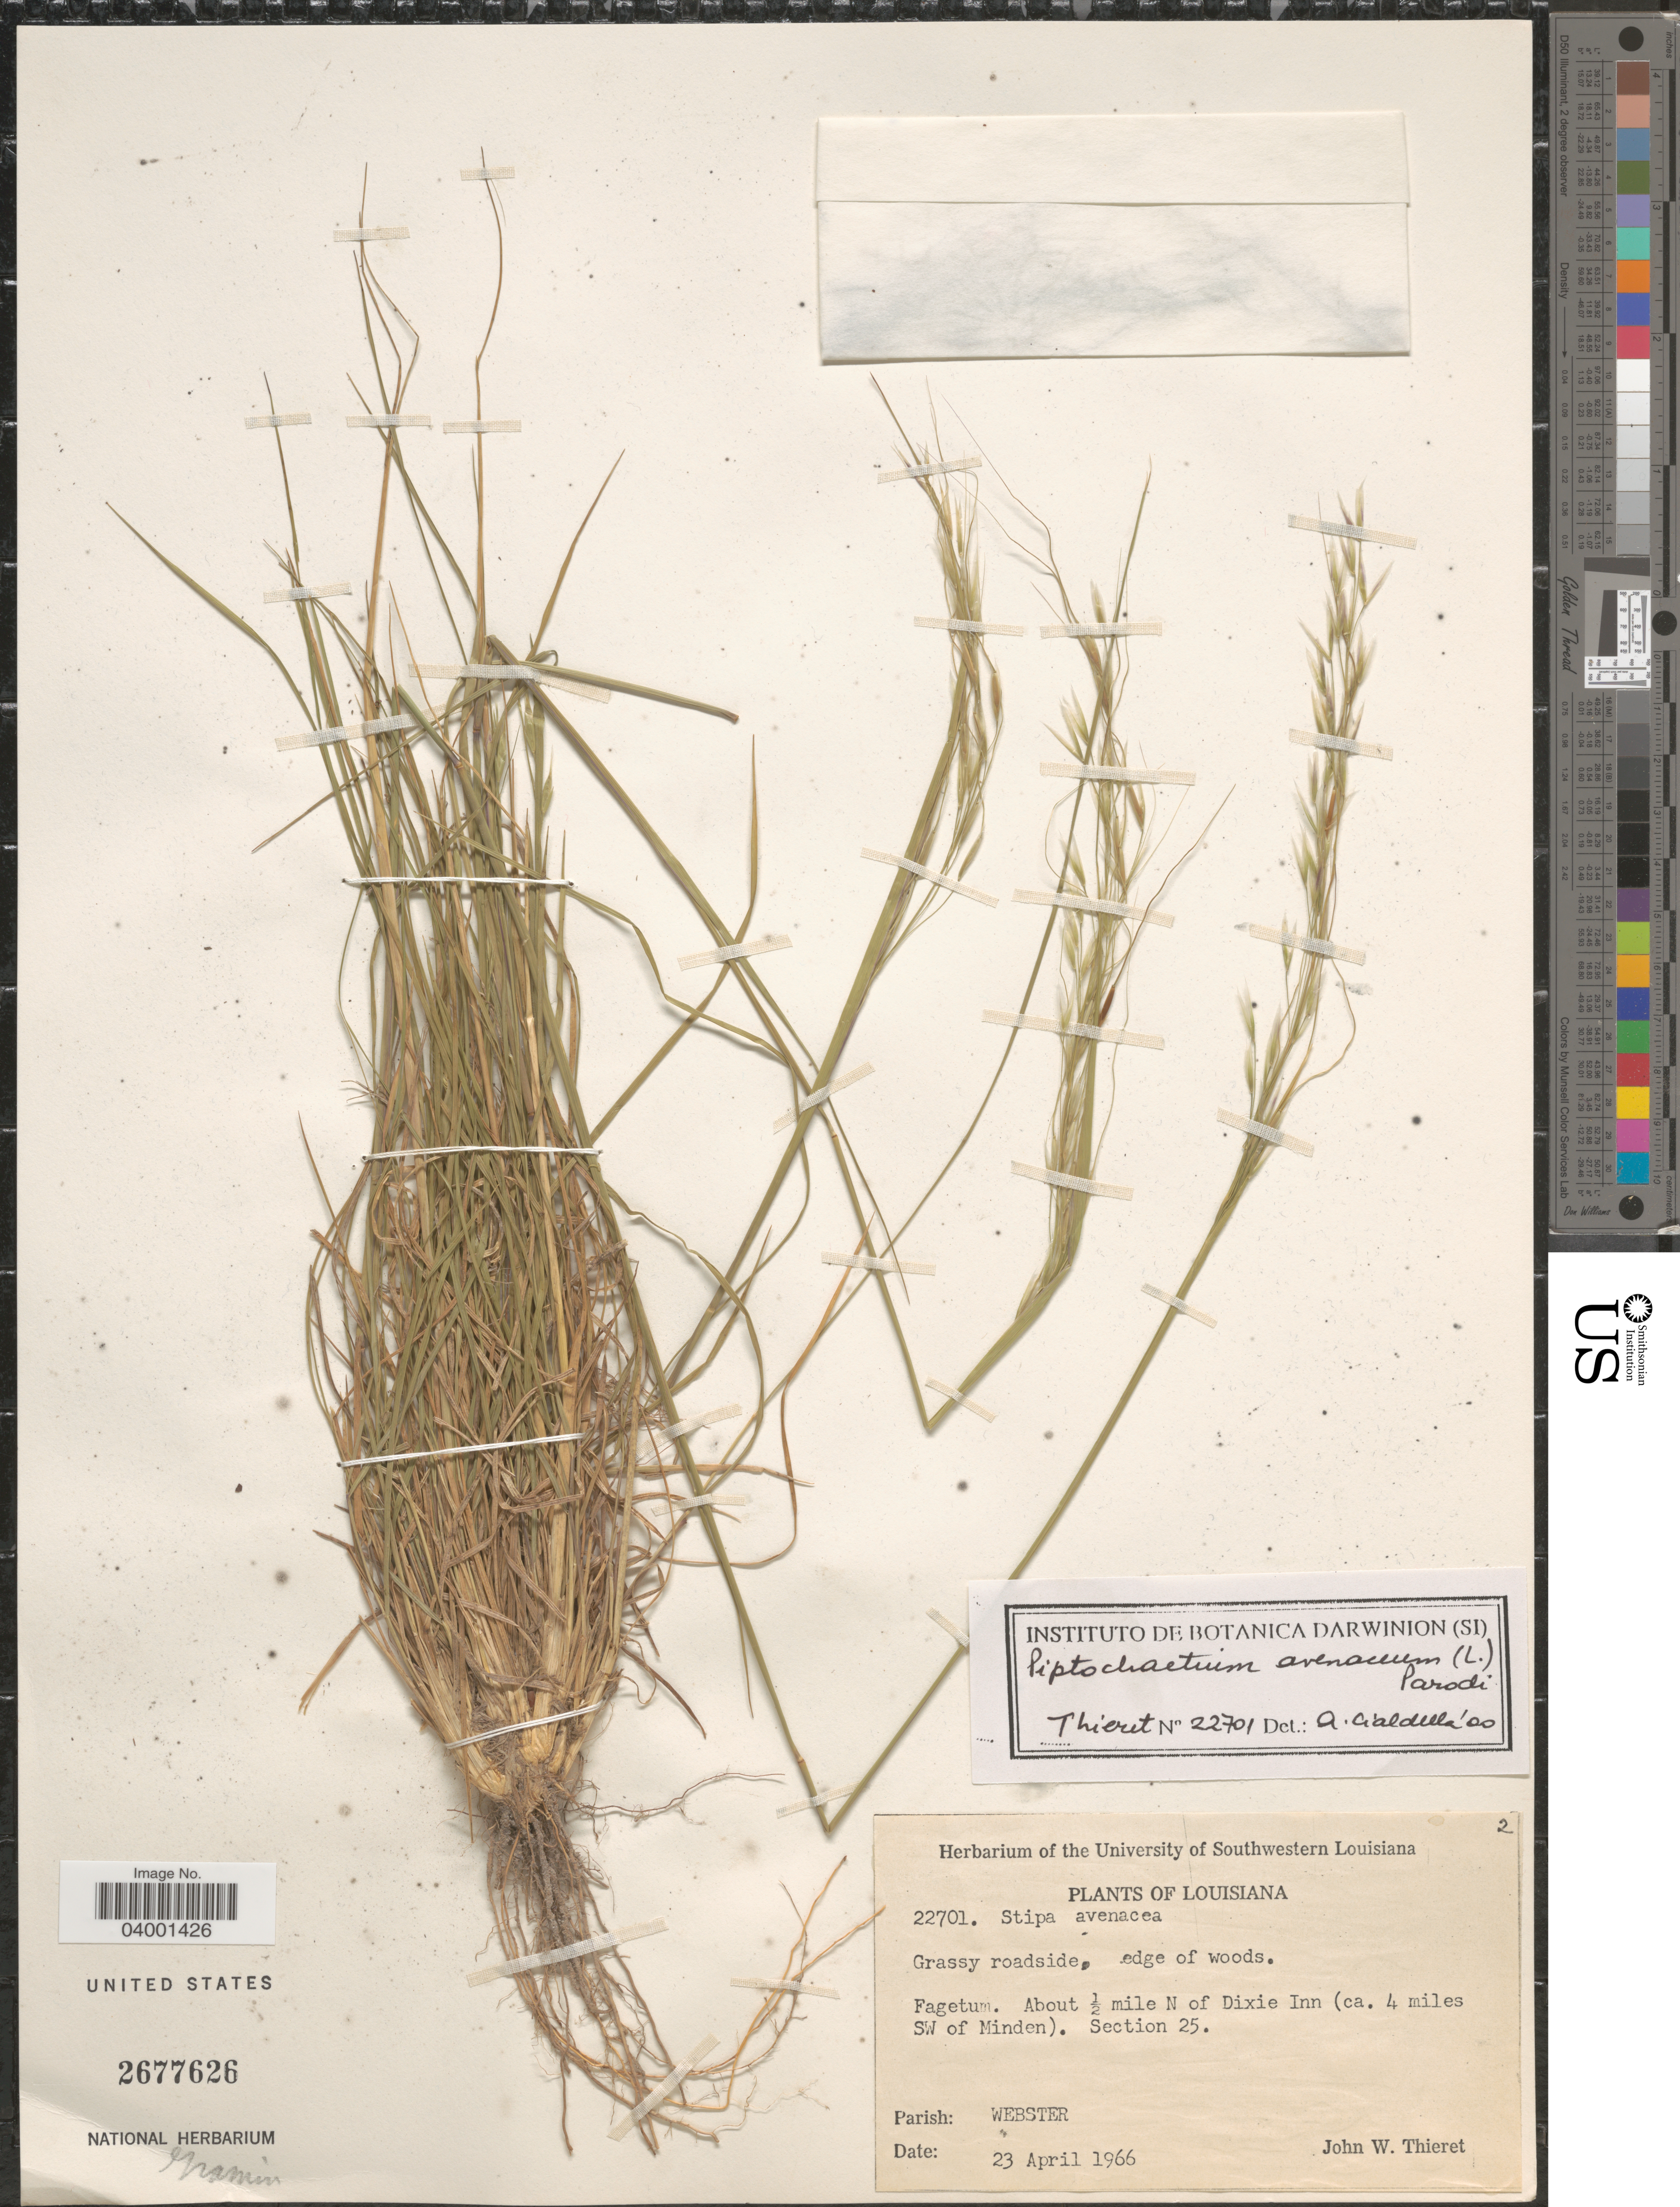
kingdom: Plantae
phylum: Tracheophyta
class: Liliopsida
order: Poales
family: Poaceae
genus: Piptochaetium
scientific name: Piptochaetium avenaceum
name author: (L.) Parodi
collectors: J. W. Thieret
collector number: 22701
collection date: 1966-04-23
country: United States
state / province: Louisiana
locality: Fagetum. About ½ mile N of Dixie Inn (ca. 4 miles SW of Minden). Section 25. Parish: Webster.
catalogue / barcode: US 2677626